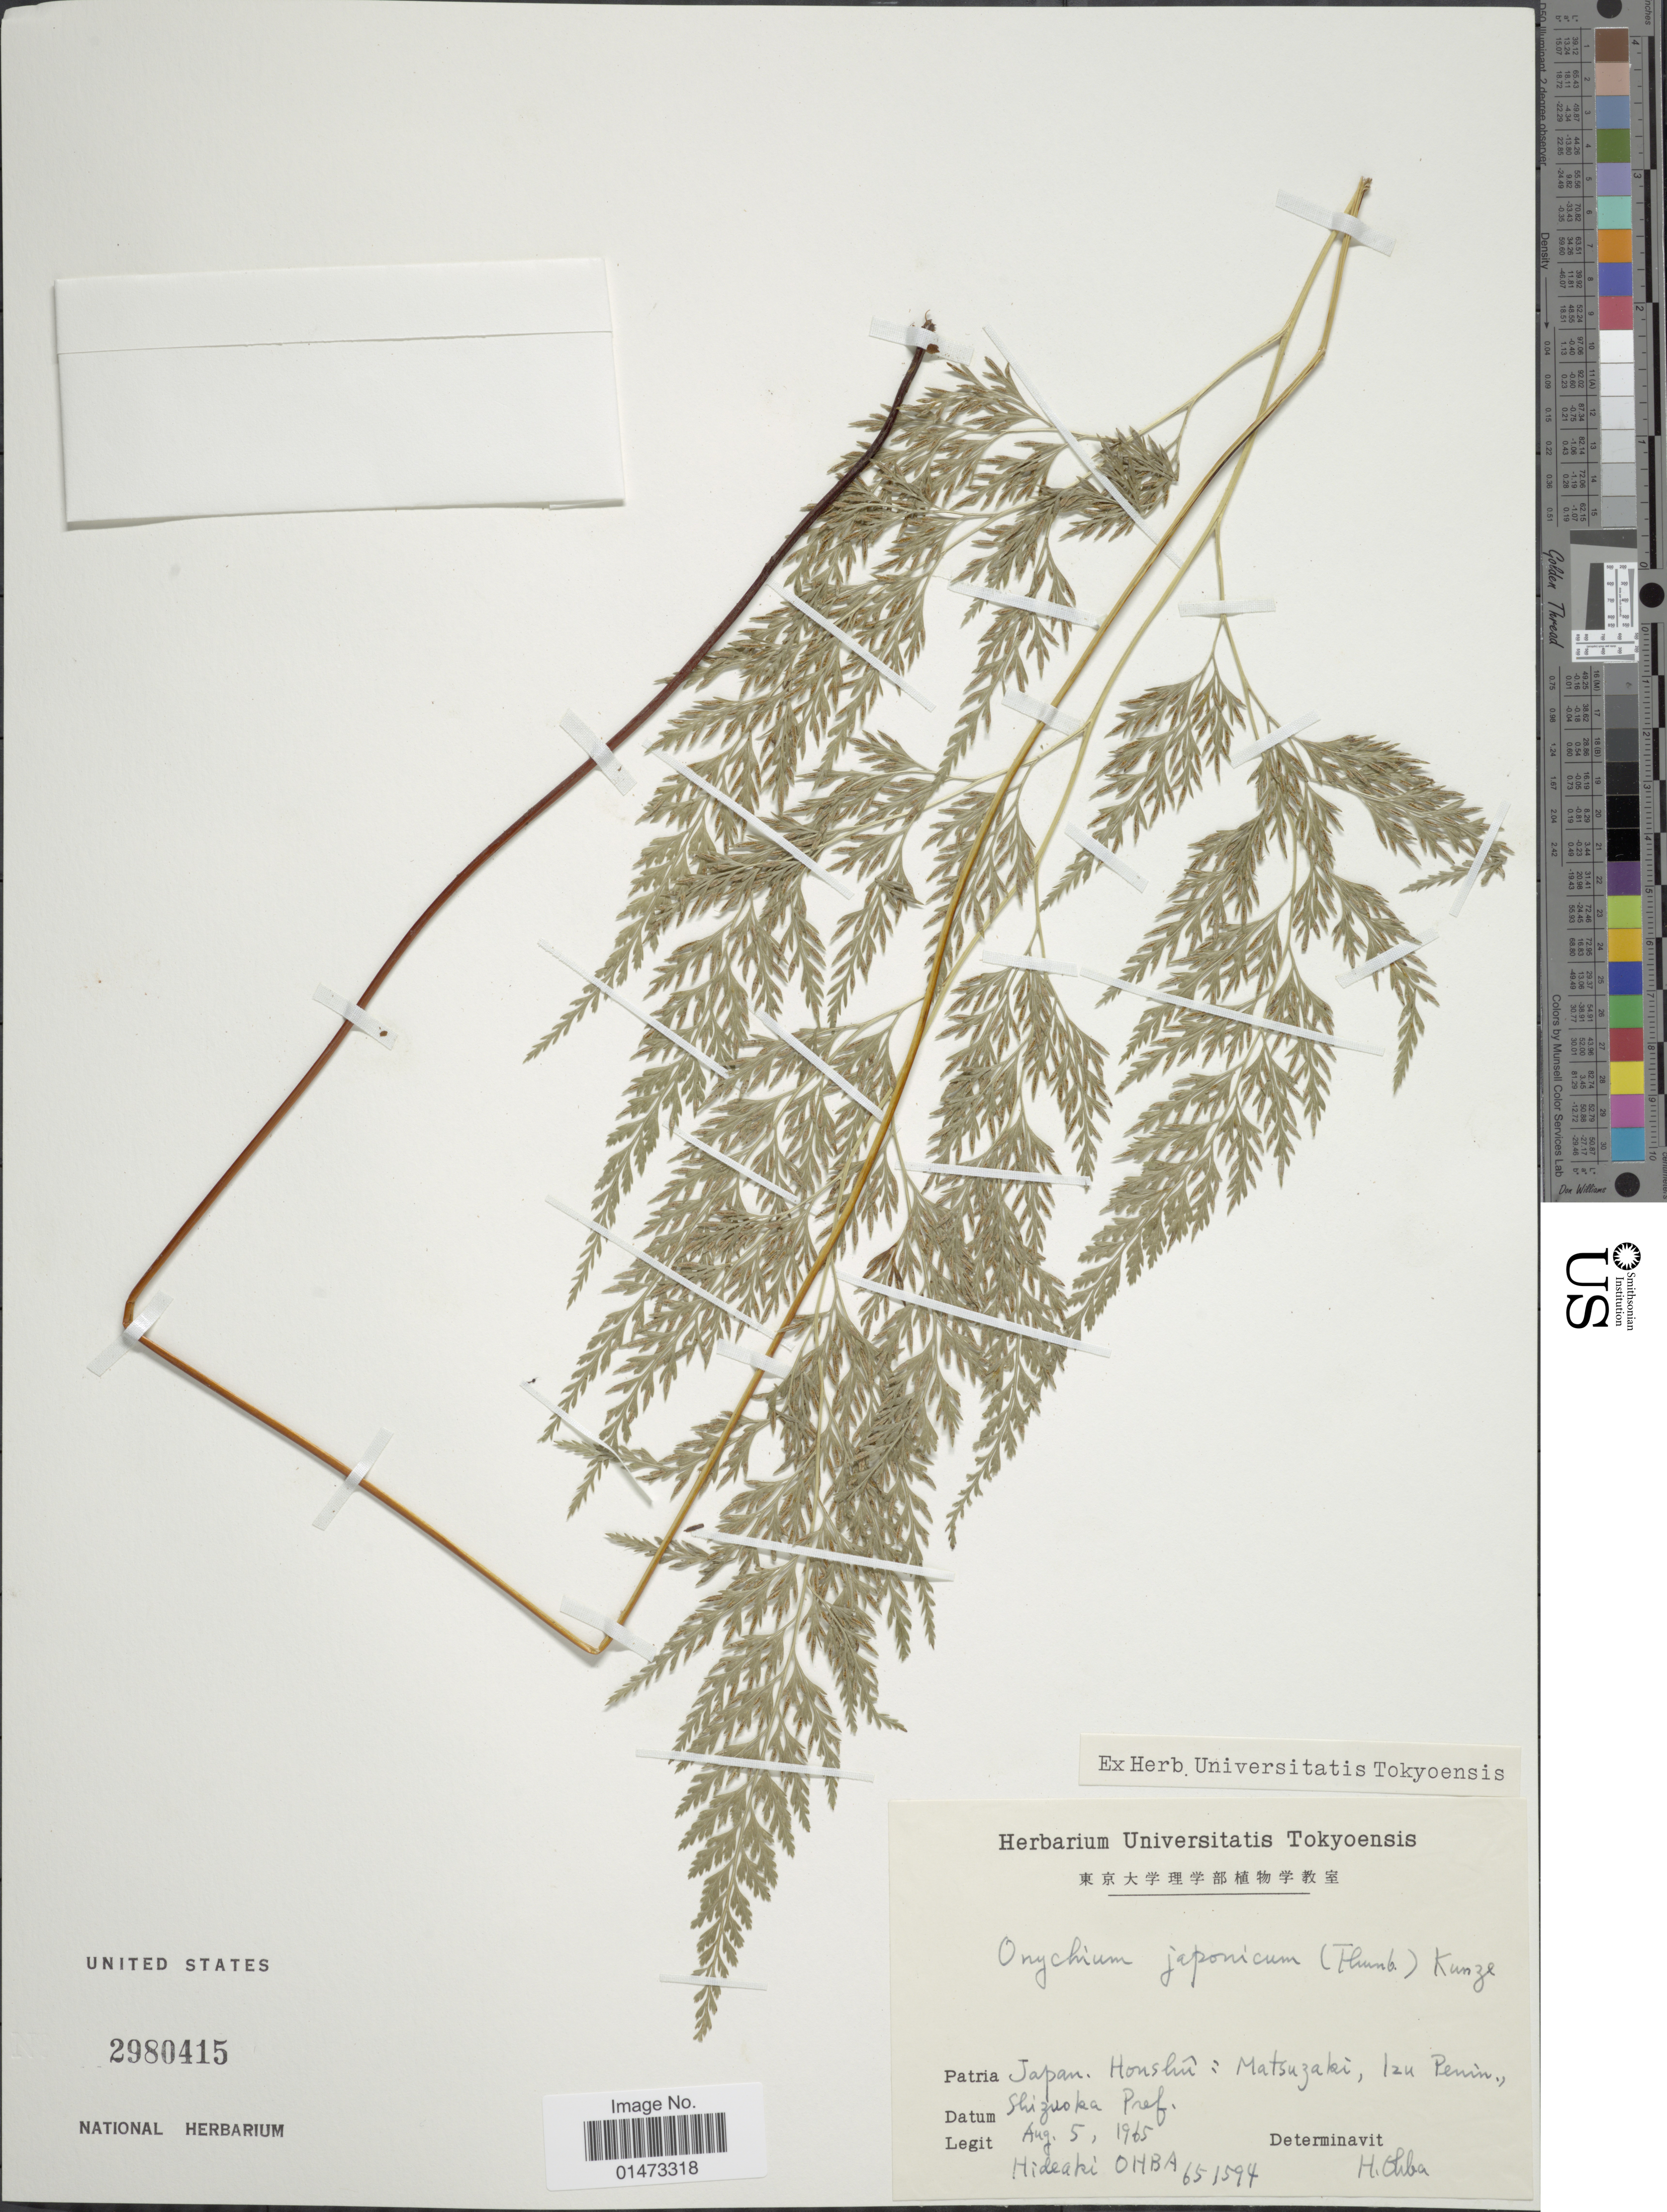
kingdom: Plantae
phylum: Tracheophyta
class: Polypodiopsida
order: Polypodiales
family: Pteridaceae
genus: Onychium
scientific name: Onychium japonicum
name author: (Thunb.) Kunze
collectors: H. Ohba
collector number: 651594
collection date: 1965-08-05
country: Japan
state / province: Sizuoka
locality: Honshû: Matsuzaki, Izu Penin., Shizuoka Pref.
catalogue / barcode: US 2980415